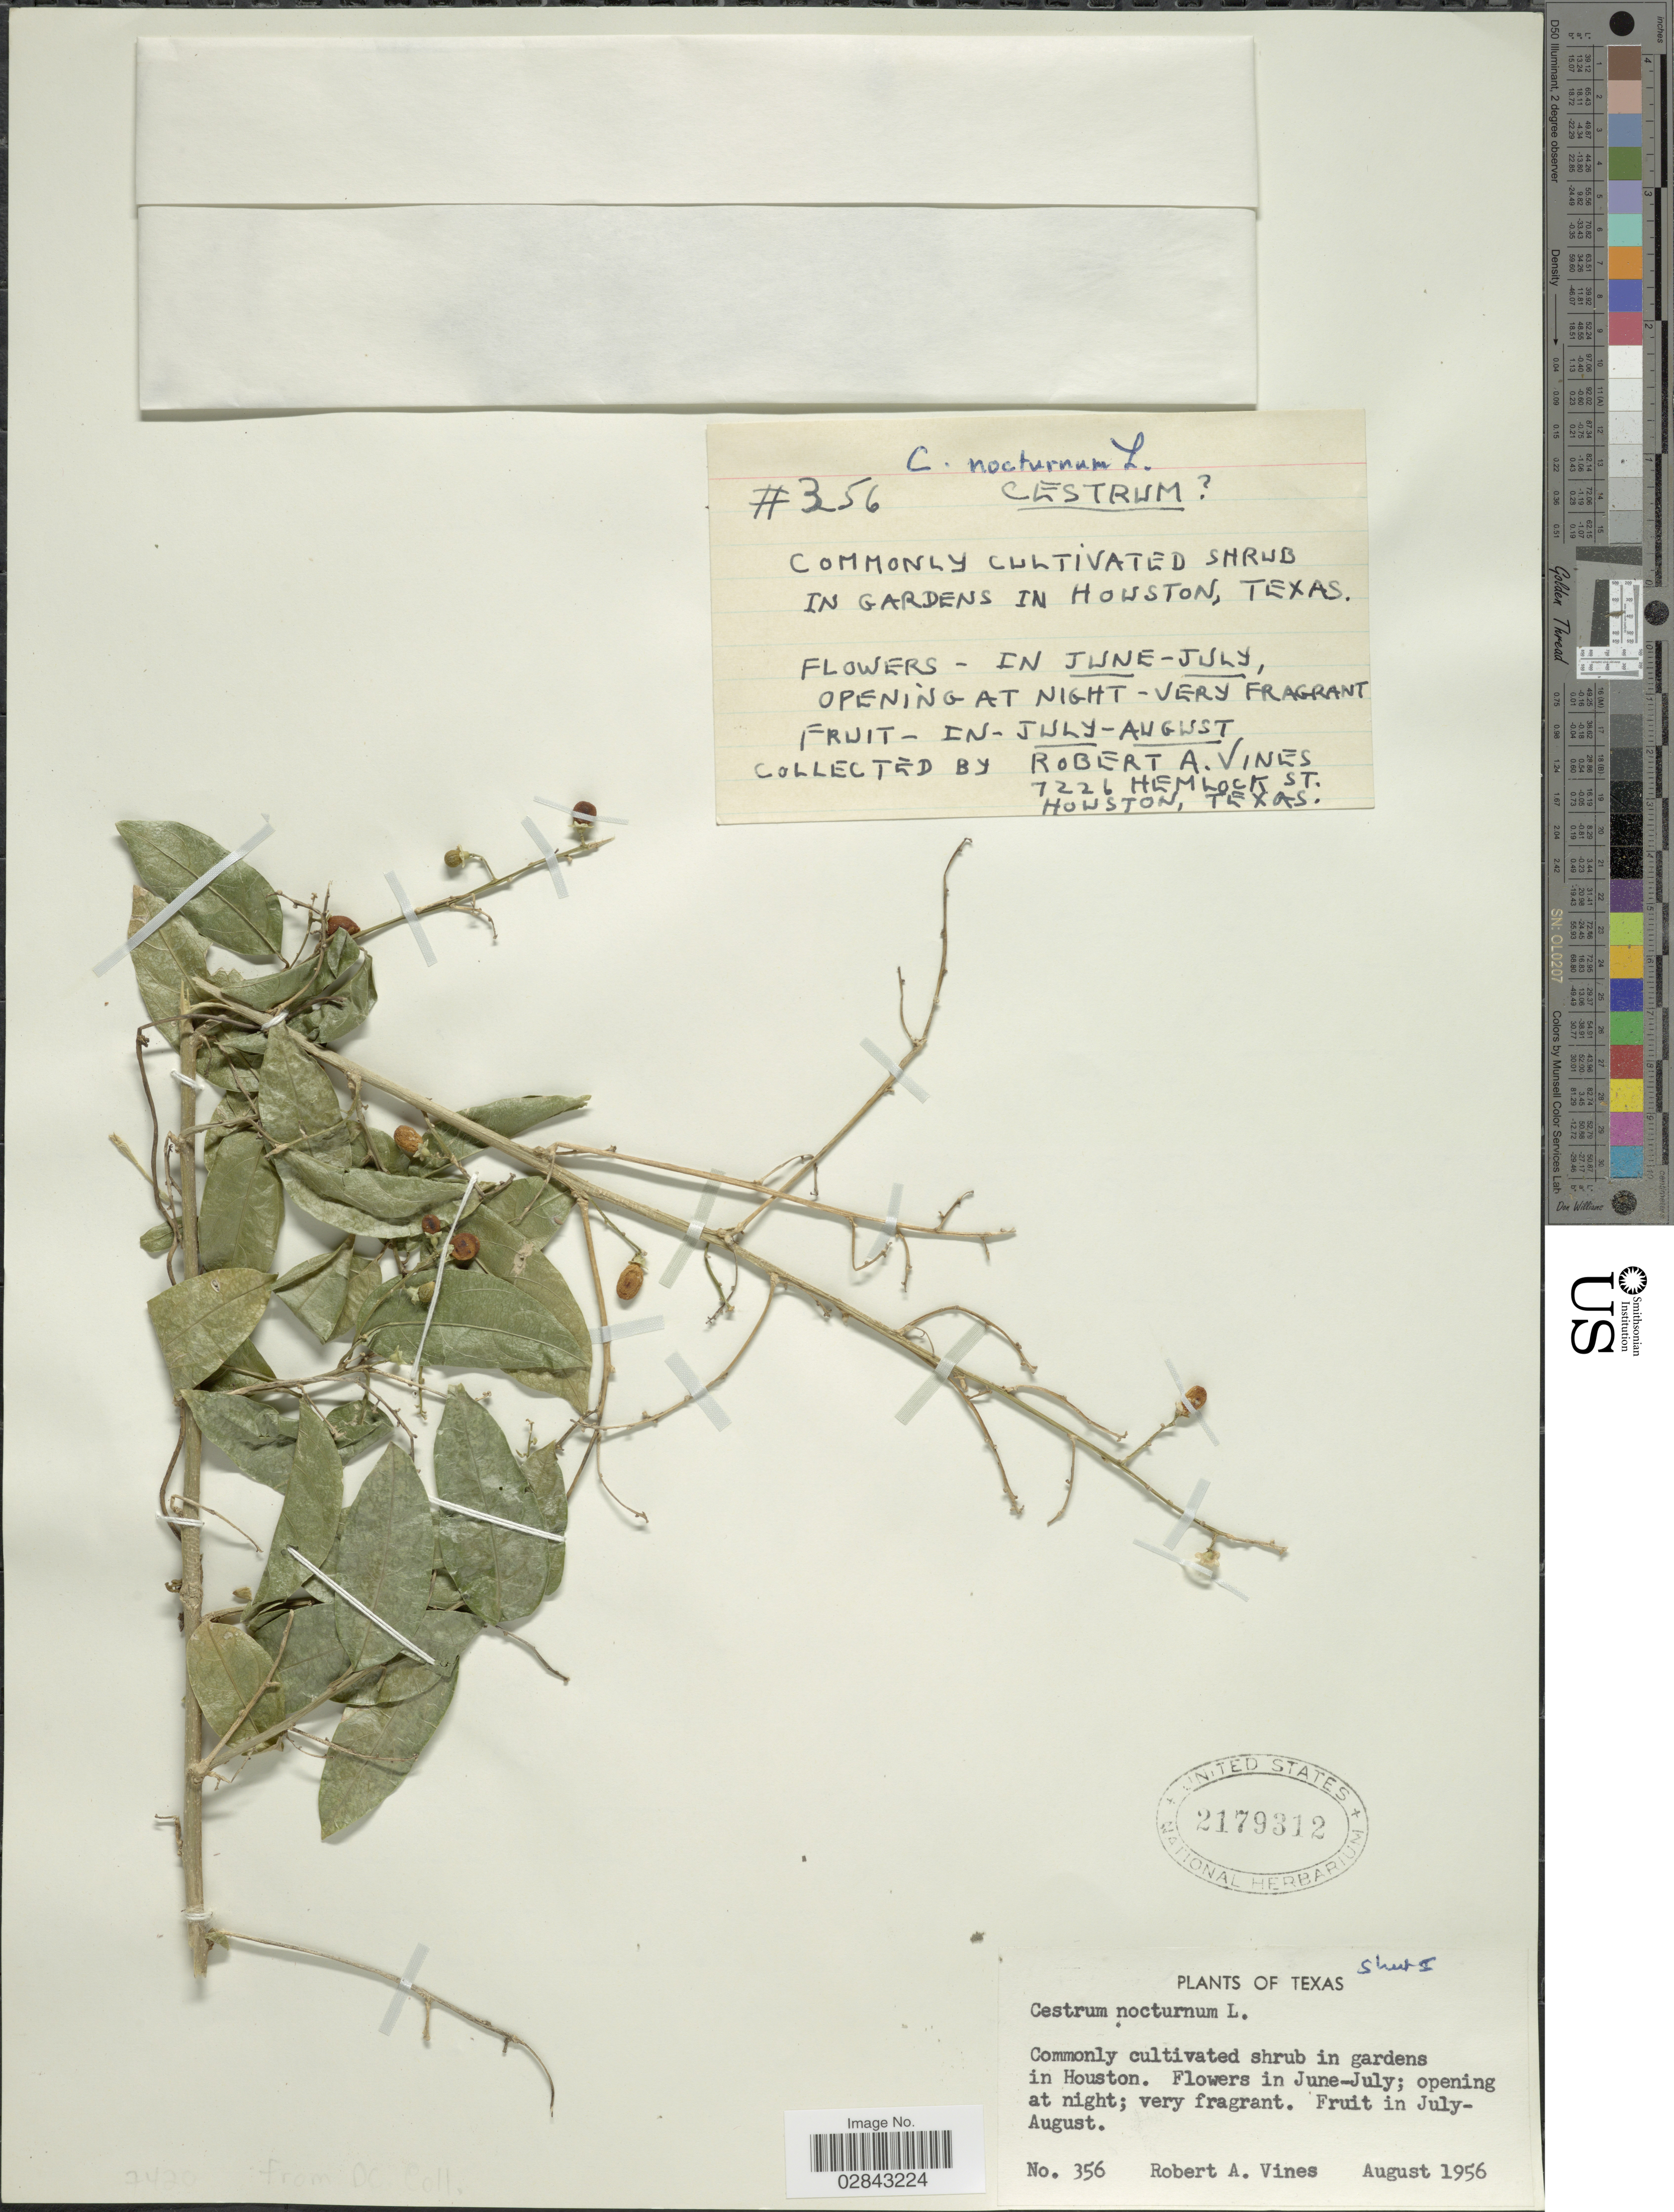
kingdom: Plantae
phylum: Tracheophyta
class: Magnoliopsida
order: Solanales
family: Solanaceae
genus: Cestrum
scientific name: Cestrum nocturnum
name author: L.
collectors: R. Vines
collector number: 356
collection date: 1956-08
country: United States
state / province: Texas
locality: Commonly cultivated shrub in gardens in Houston.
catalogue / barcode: US 2179312